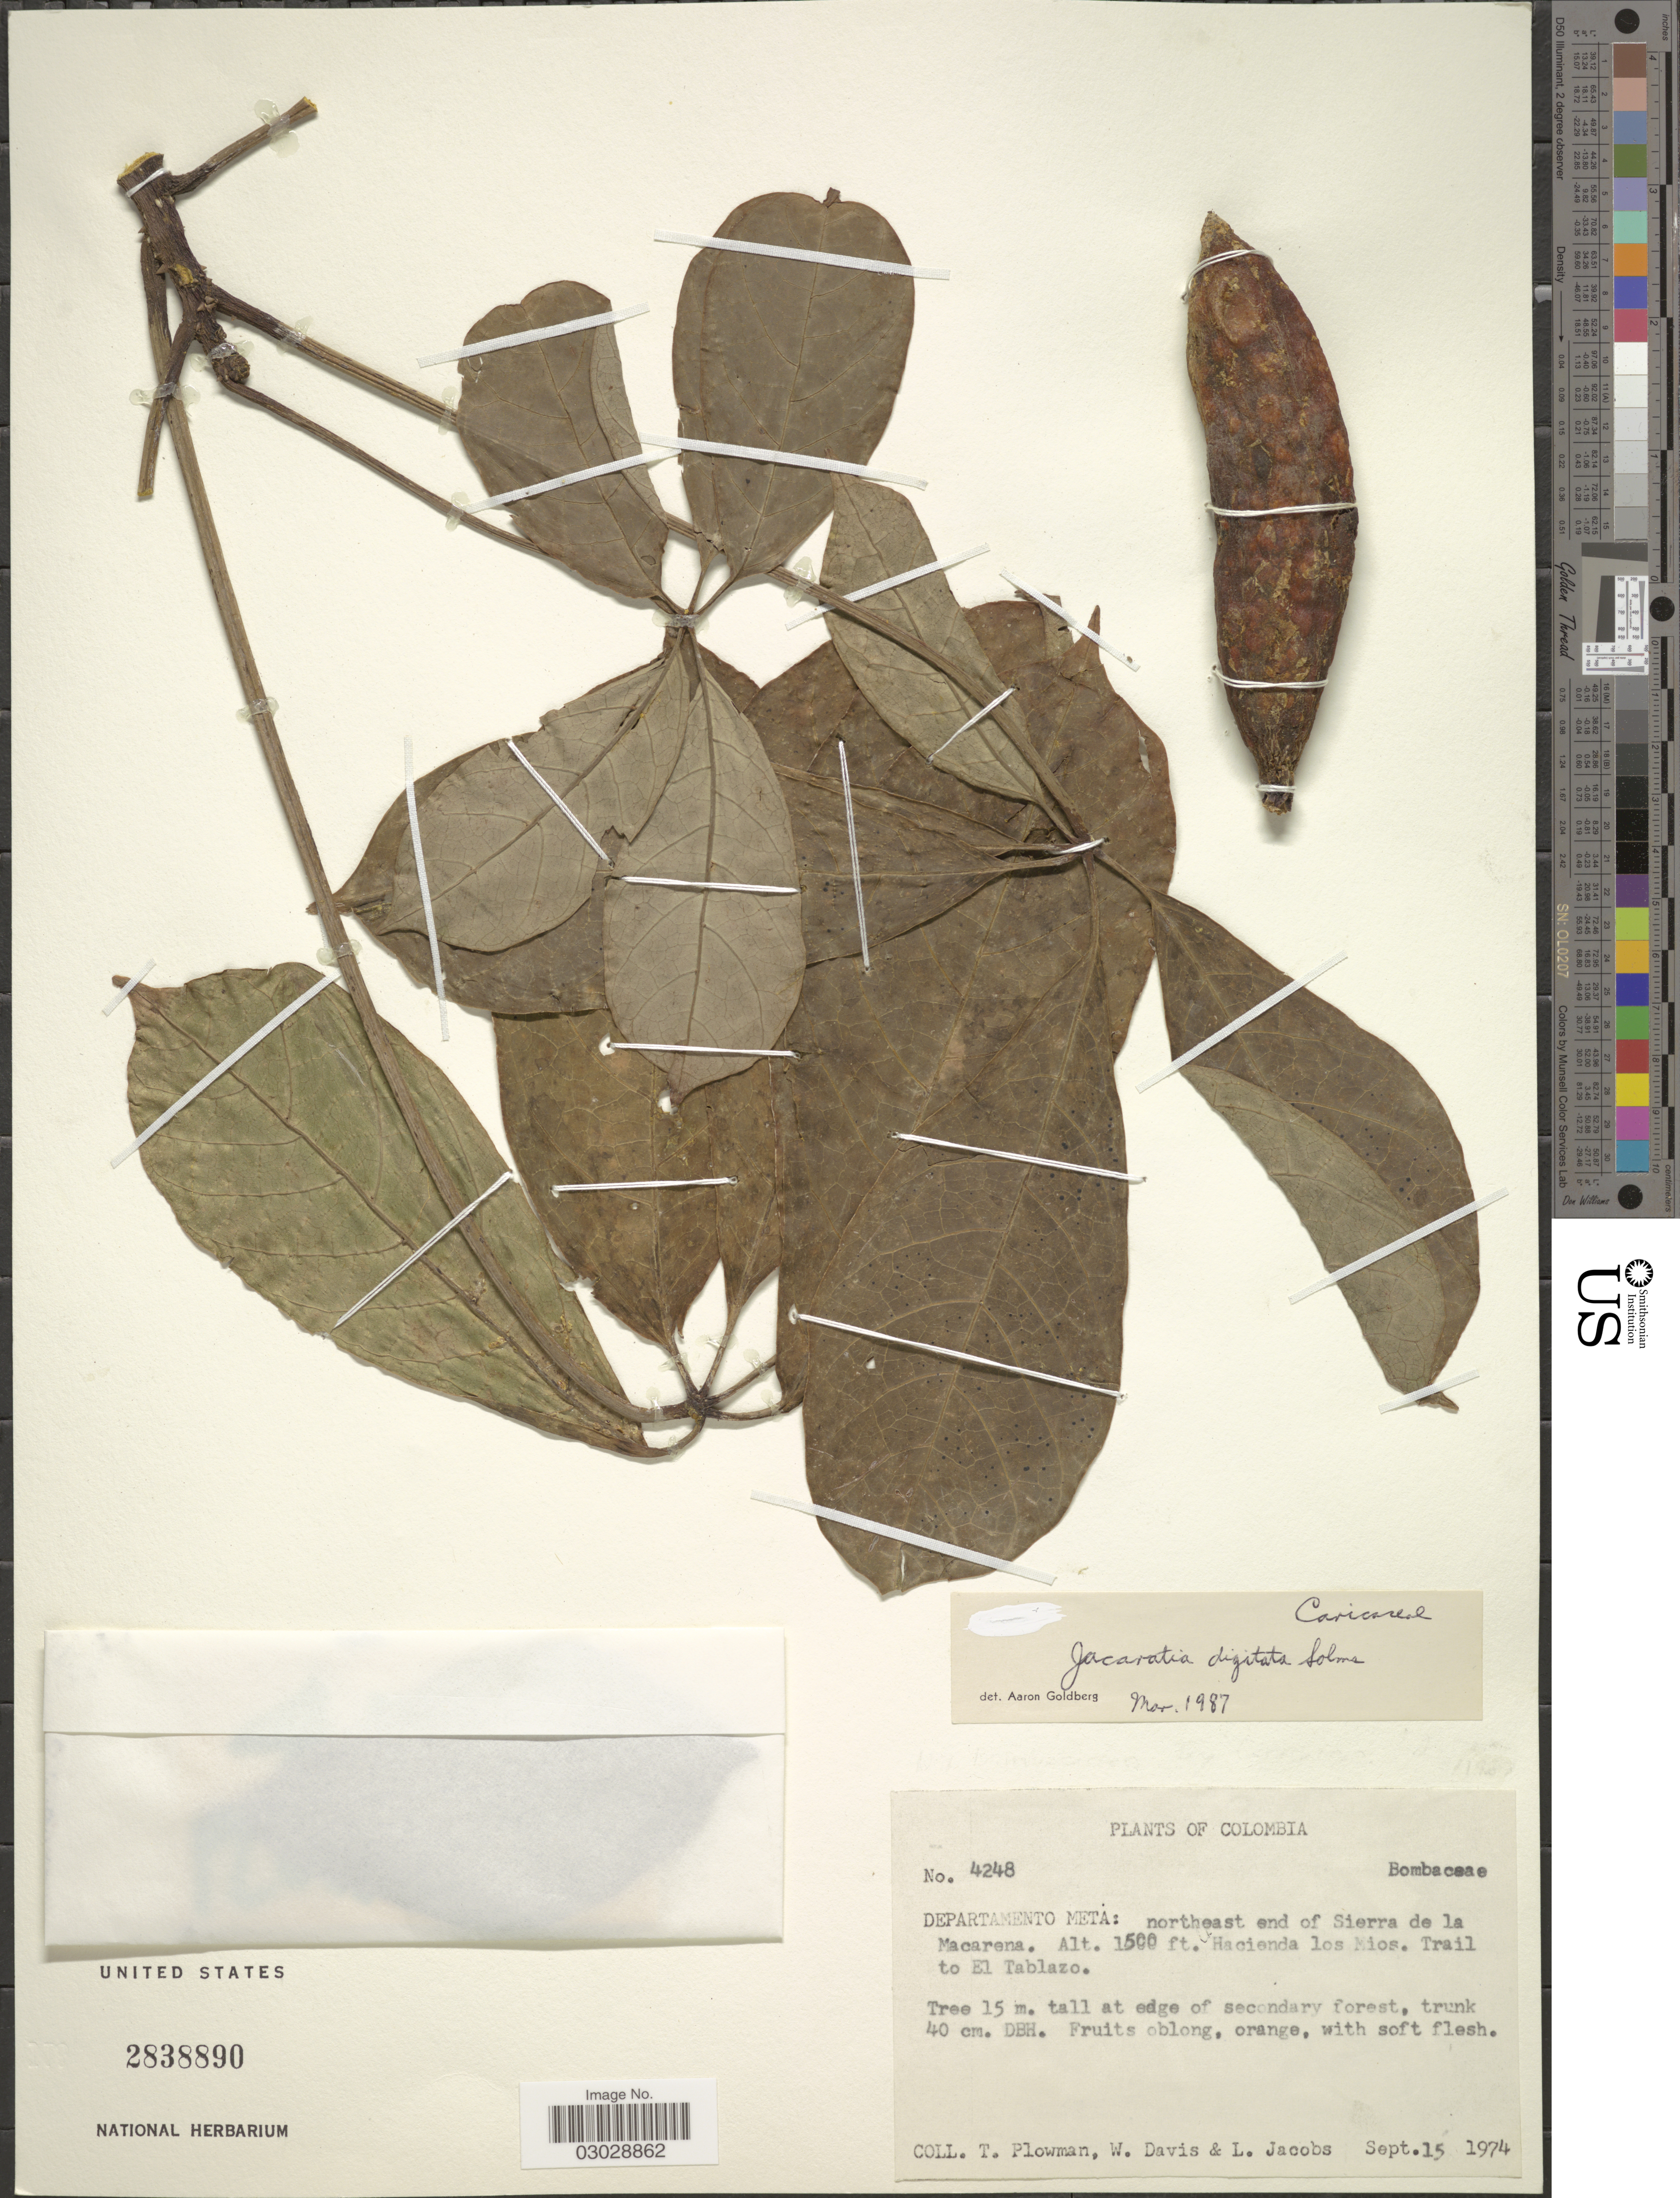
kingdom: Plantae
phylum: Tracheophyta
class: Magnoliopsida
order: Brassicales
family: Caricaceae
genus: Jacaratia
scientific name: Jacaratia digitata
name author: (Poepp. & Endl.) Solms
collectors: T. Plowman, W. Davis & L. Jacobs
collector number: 4248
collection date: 1974-09-15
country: Colombia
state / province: Meta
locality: Departamento Meta: northeast end of Sierra de la Macarena. Hacienda de los Mios. Trail to El Tablazo.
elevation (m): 457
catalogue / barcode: US 2838890